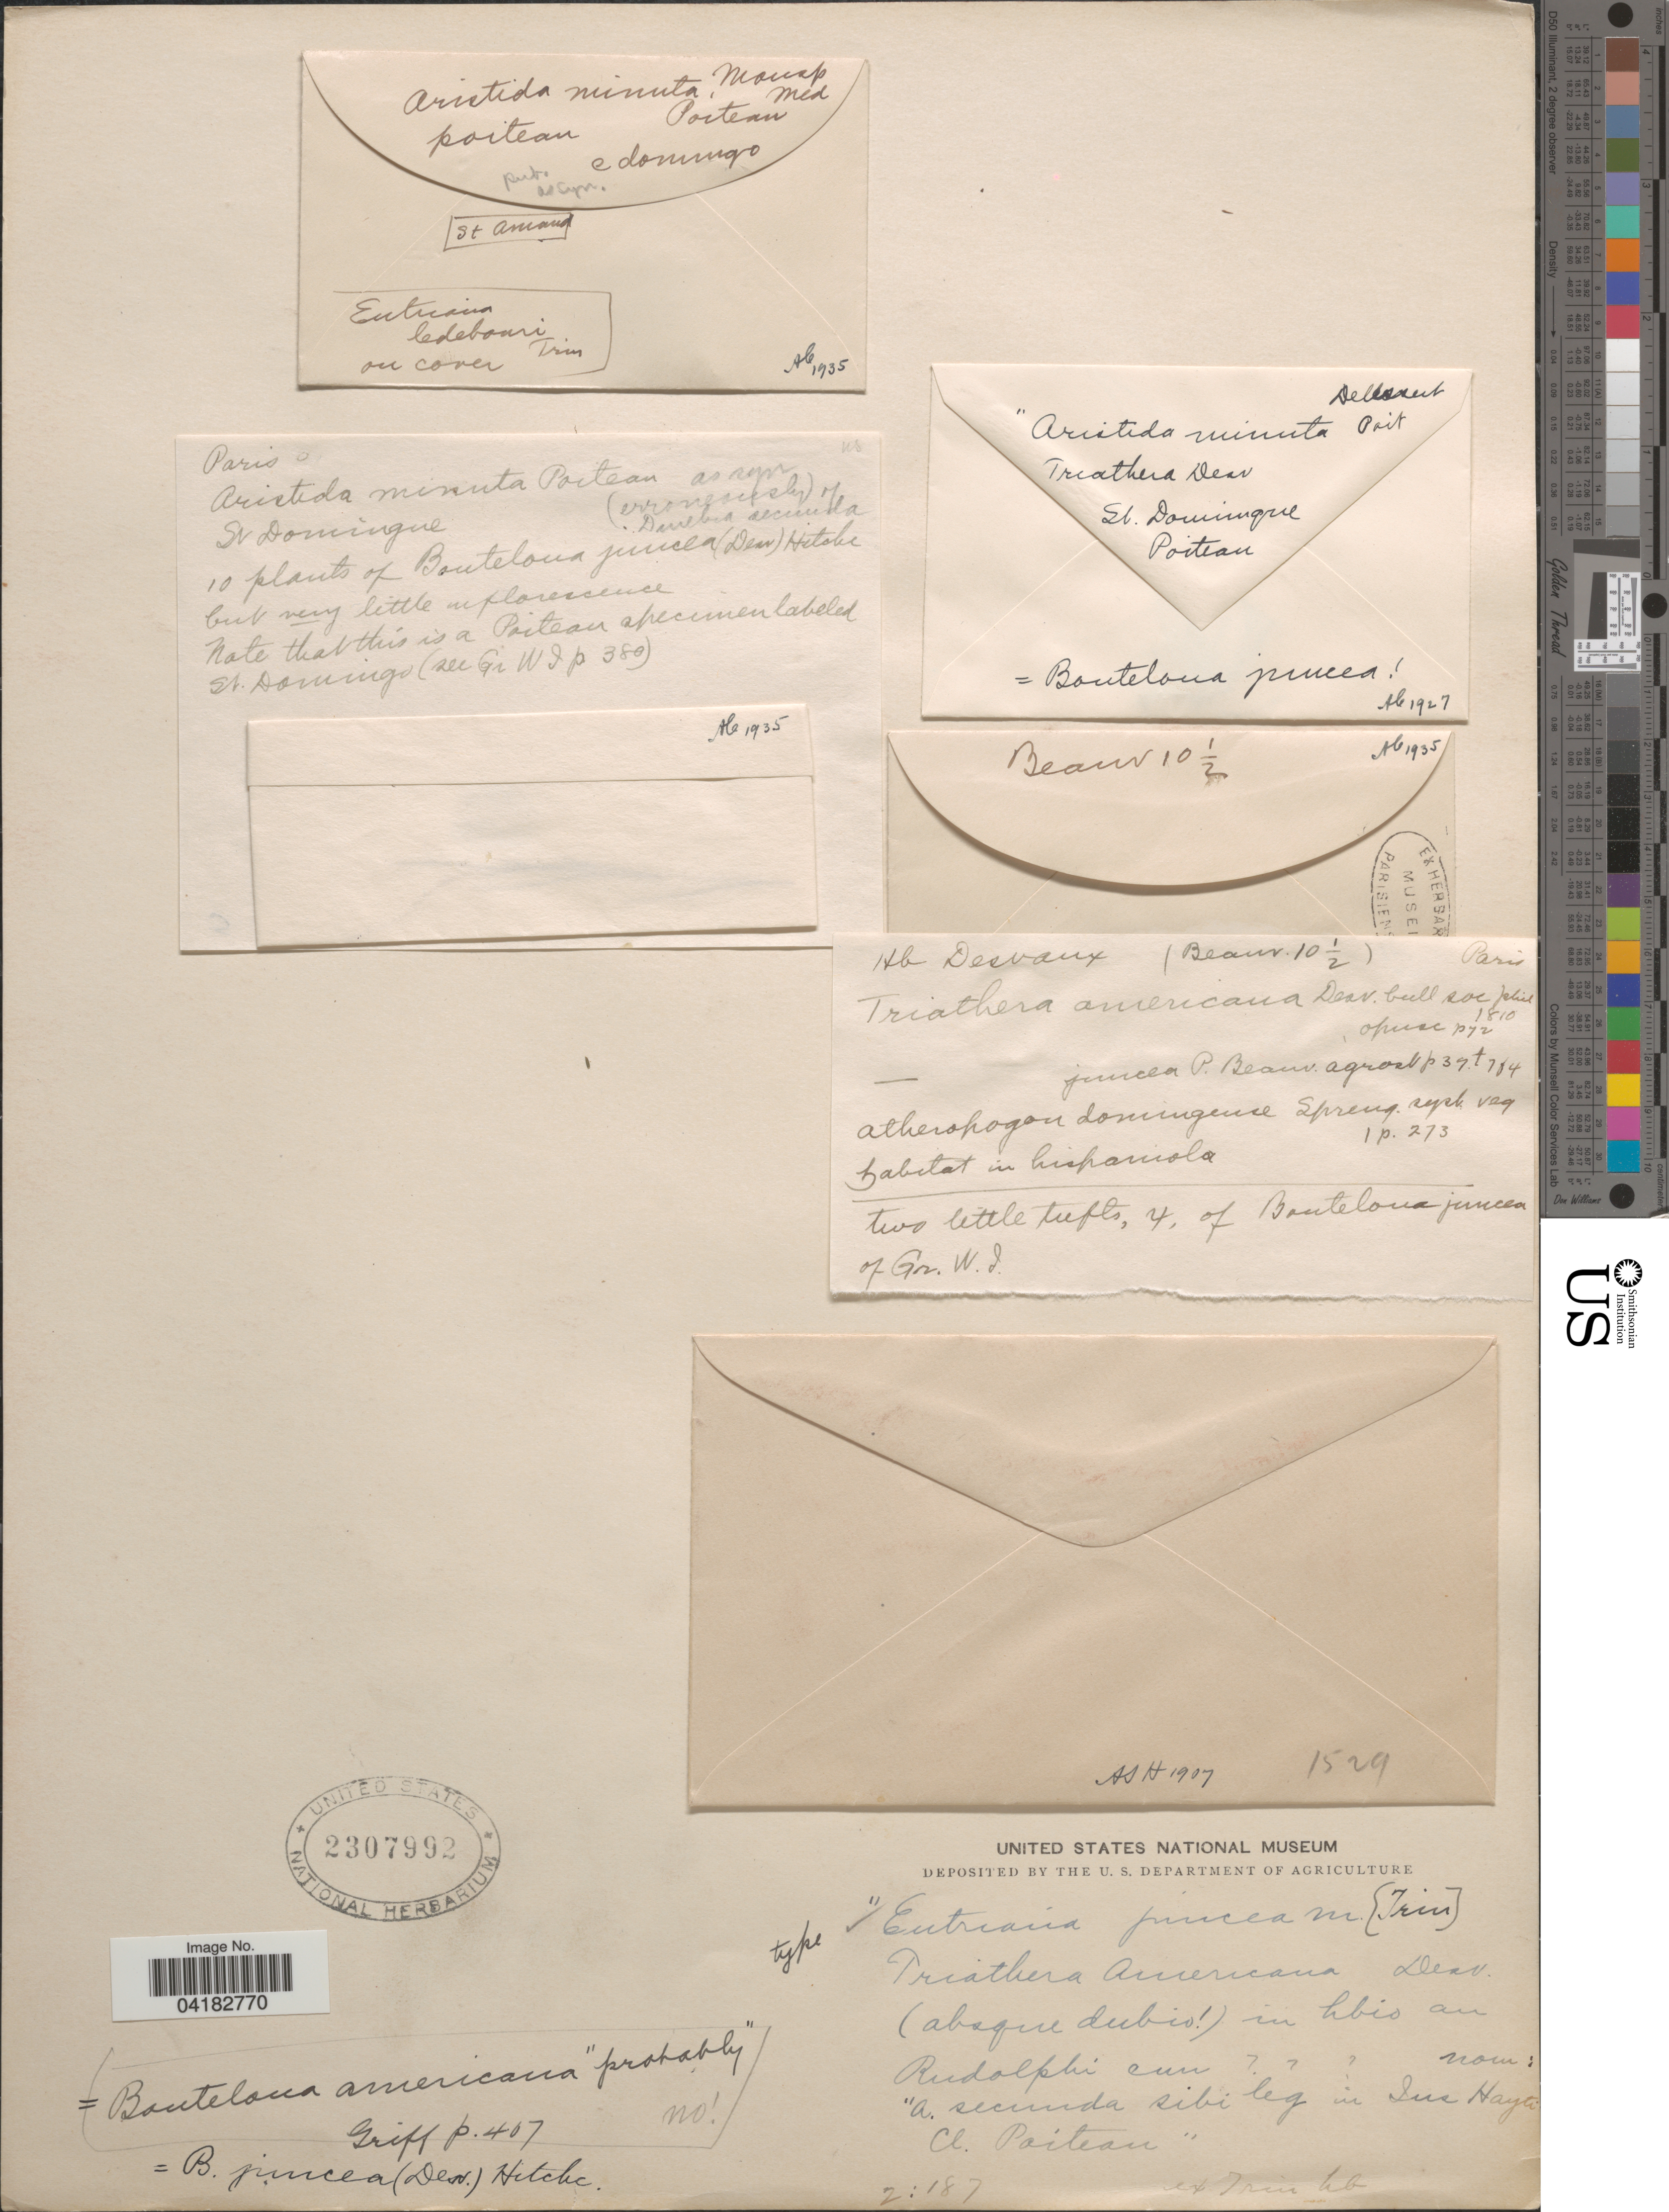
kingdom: Plantae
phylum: Tracheophyta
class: Liliopsida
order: Poales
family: Poaceae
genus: Bouteloua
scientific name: Bouteloua americana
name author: (L.) Scribn.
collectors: ex herb. Desvaux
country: France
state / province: Île-de-France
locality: Paris